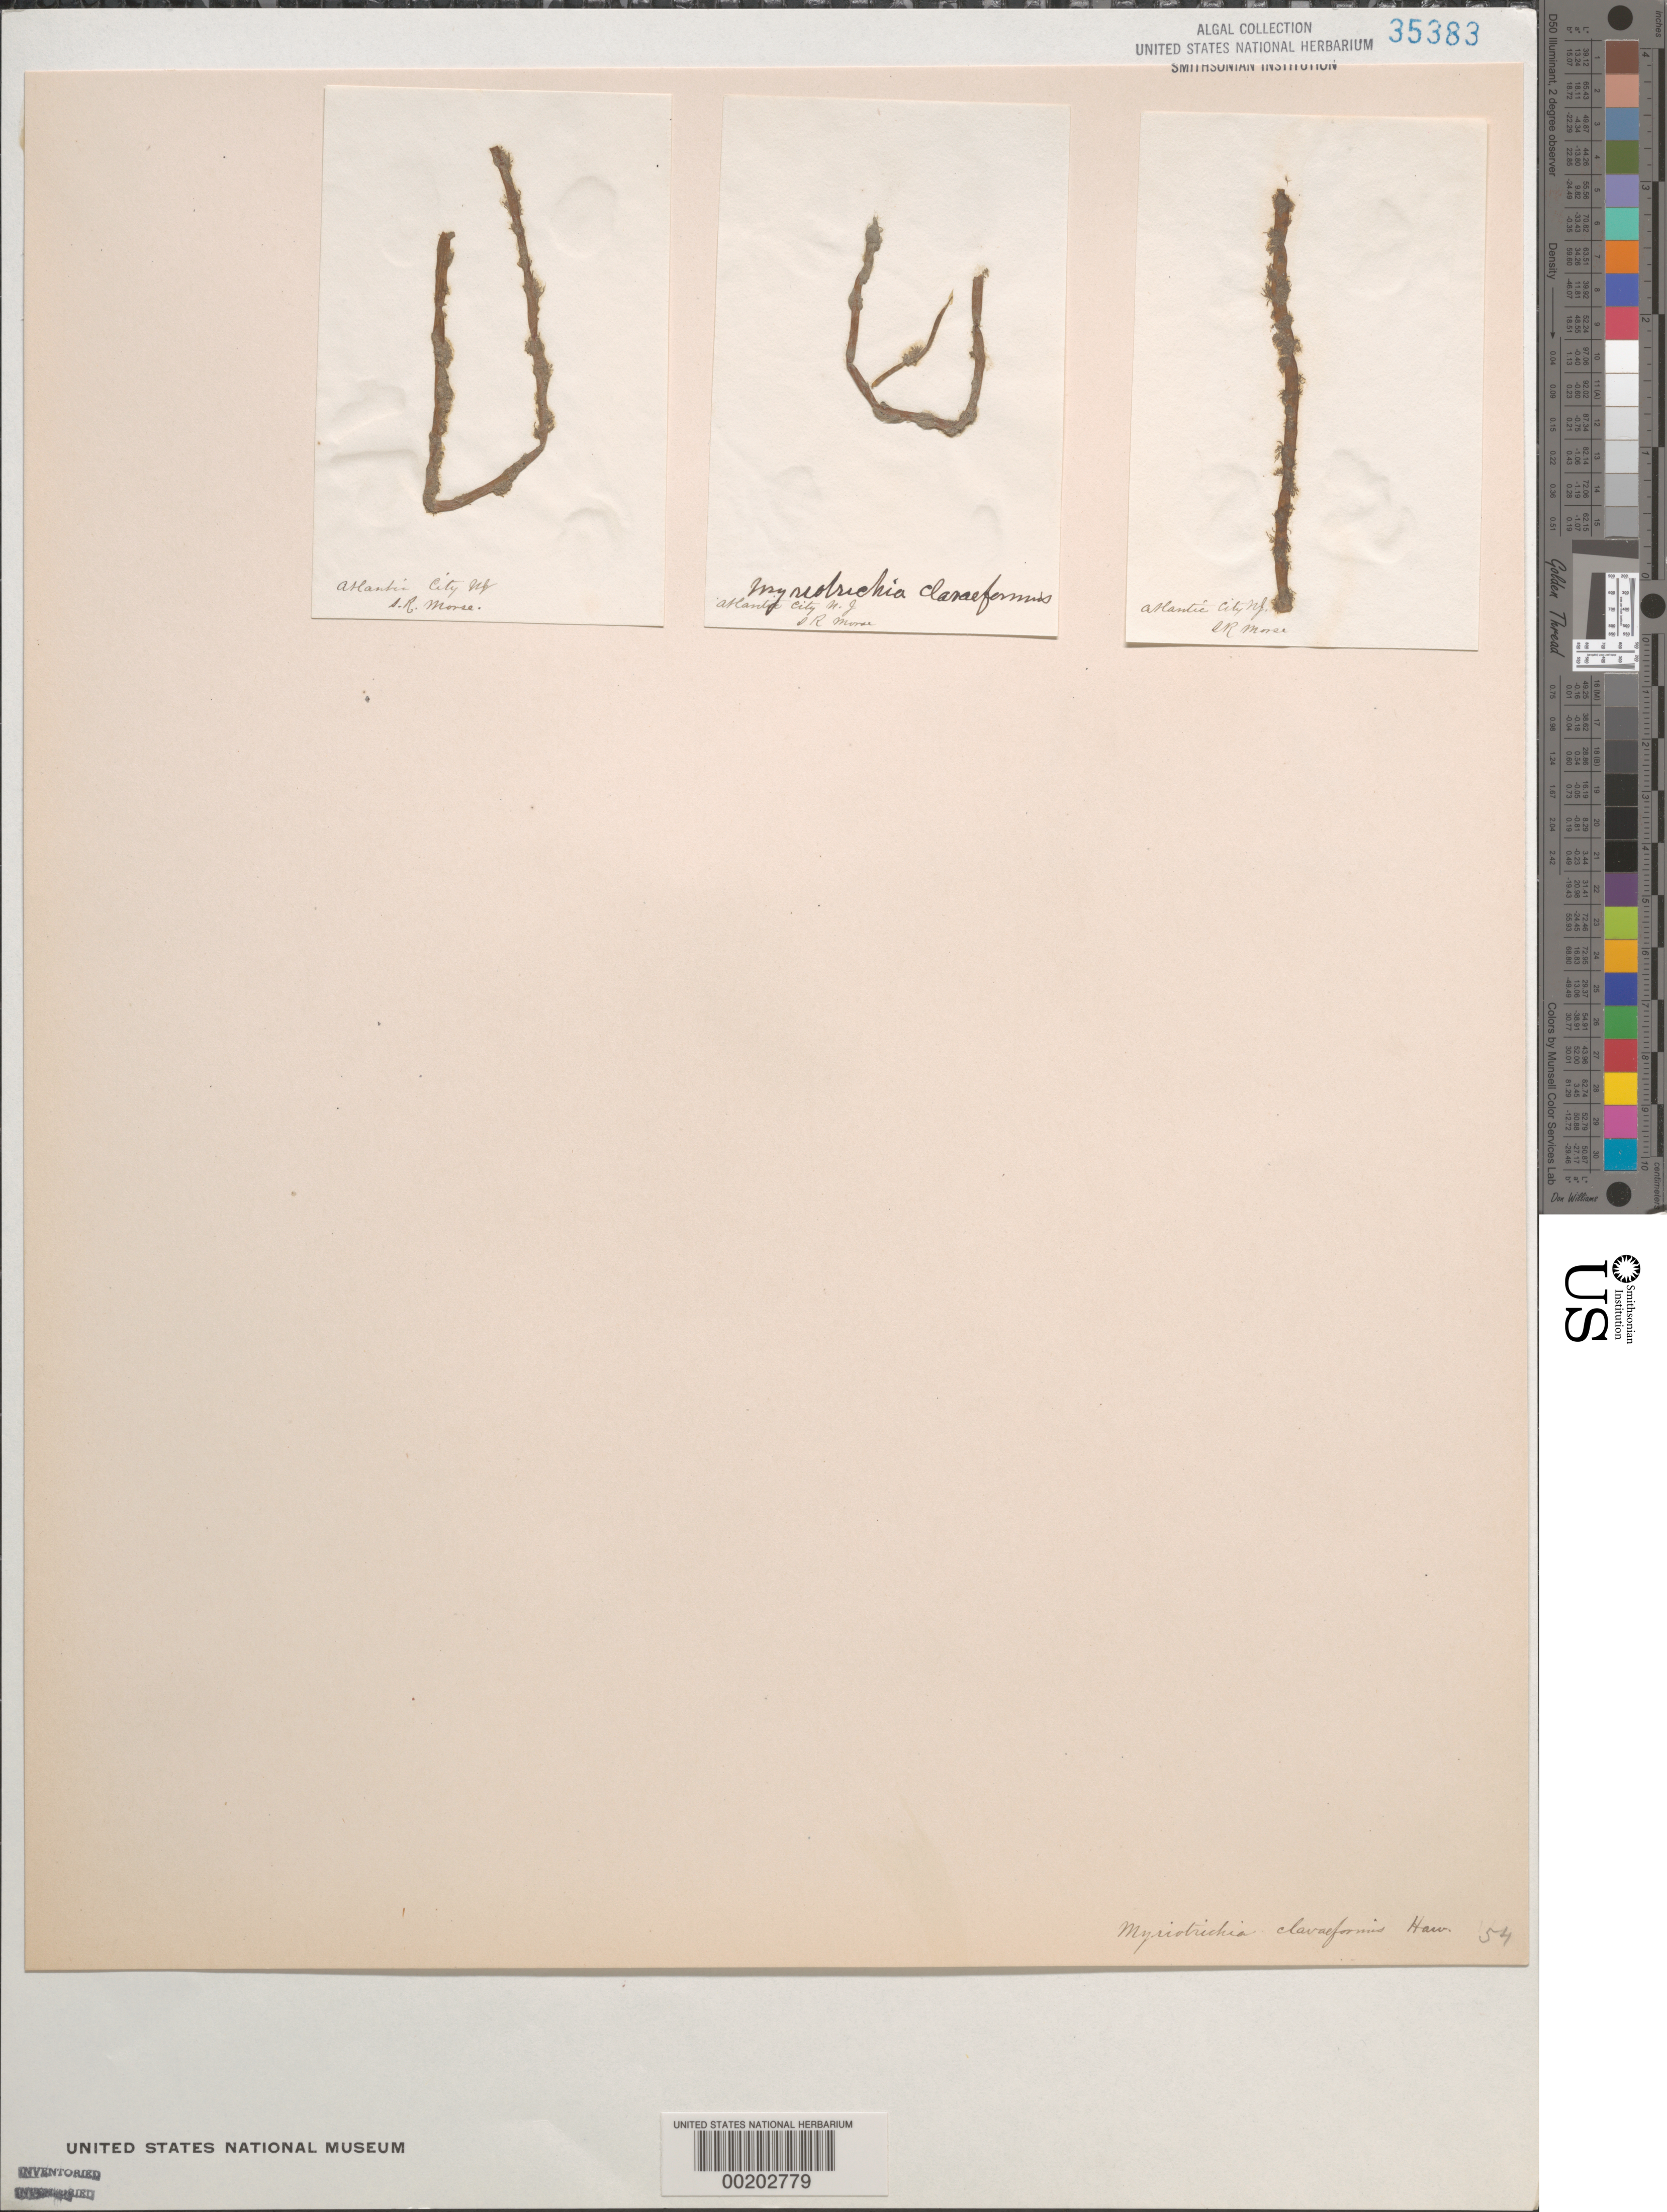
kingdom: Chromista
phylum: Ochrophyta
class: Phaeophyceae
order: Dictyosiphonales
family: Myriotrichiaceae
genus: Myriotrichia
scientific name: Myriotrichia clavaeformis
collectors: S. Morse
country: United States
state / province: New Jersey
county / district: Atlantic County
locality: Atlantic City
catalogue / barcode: US 35383